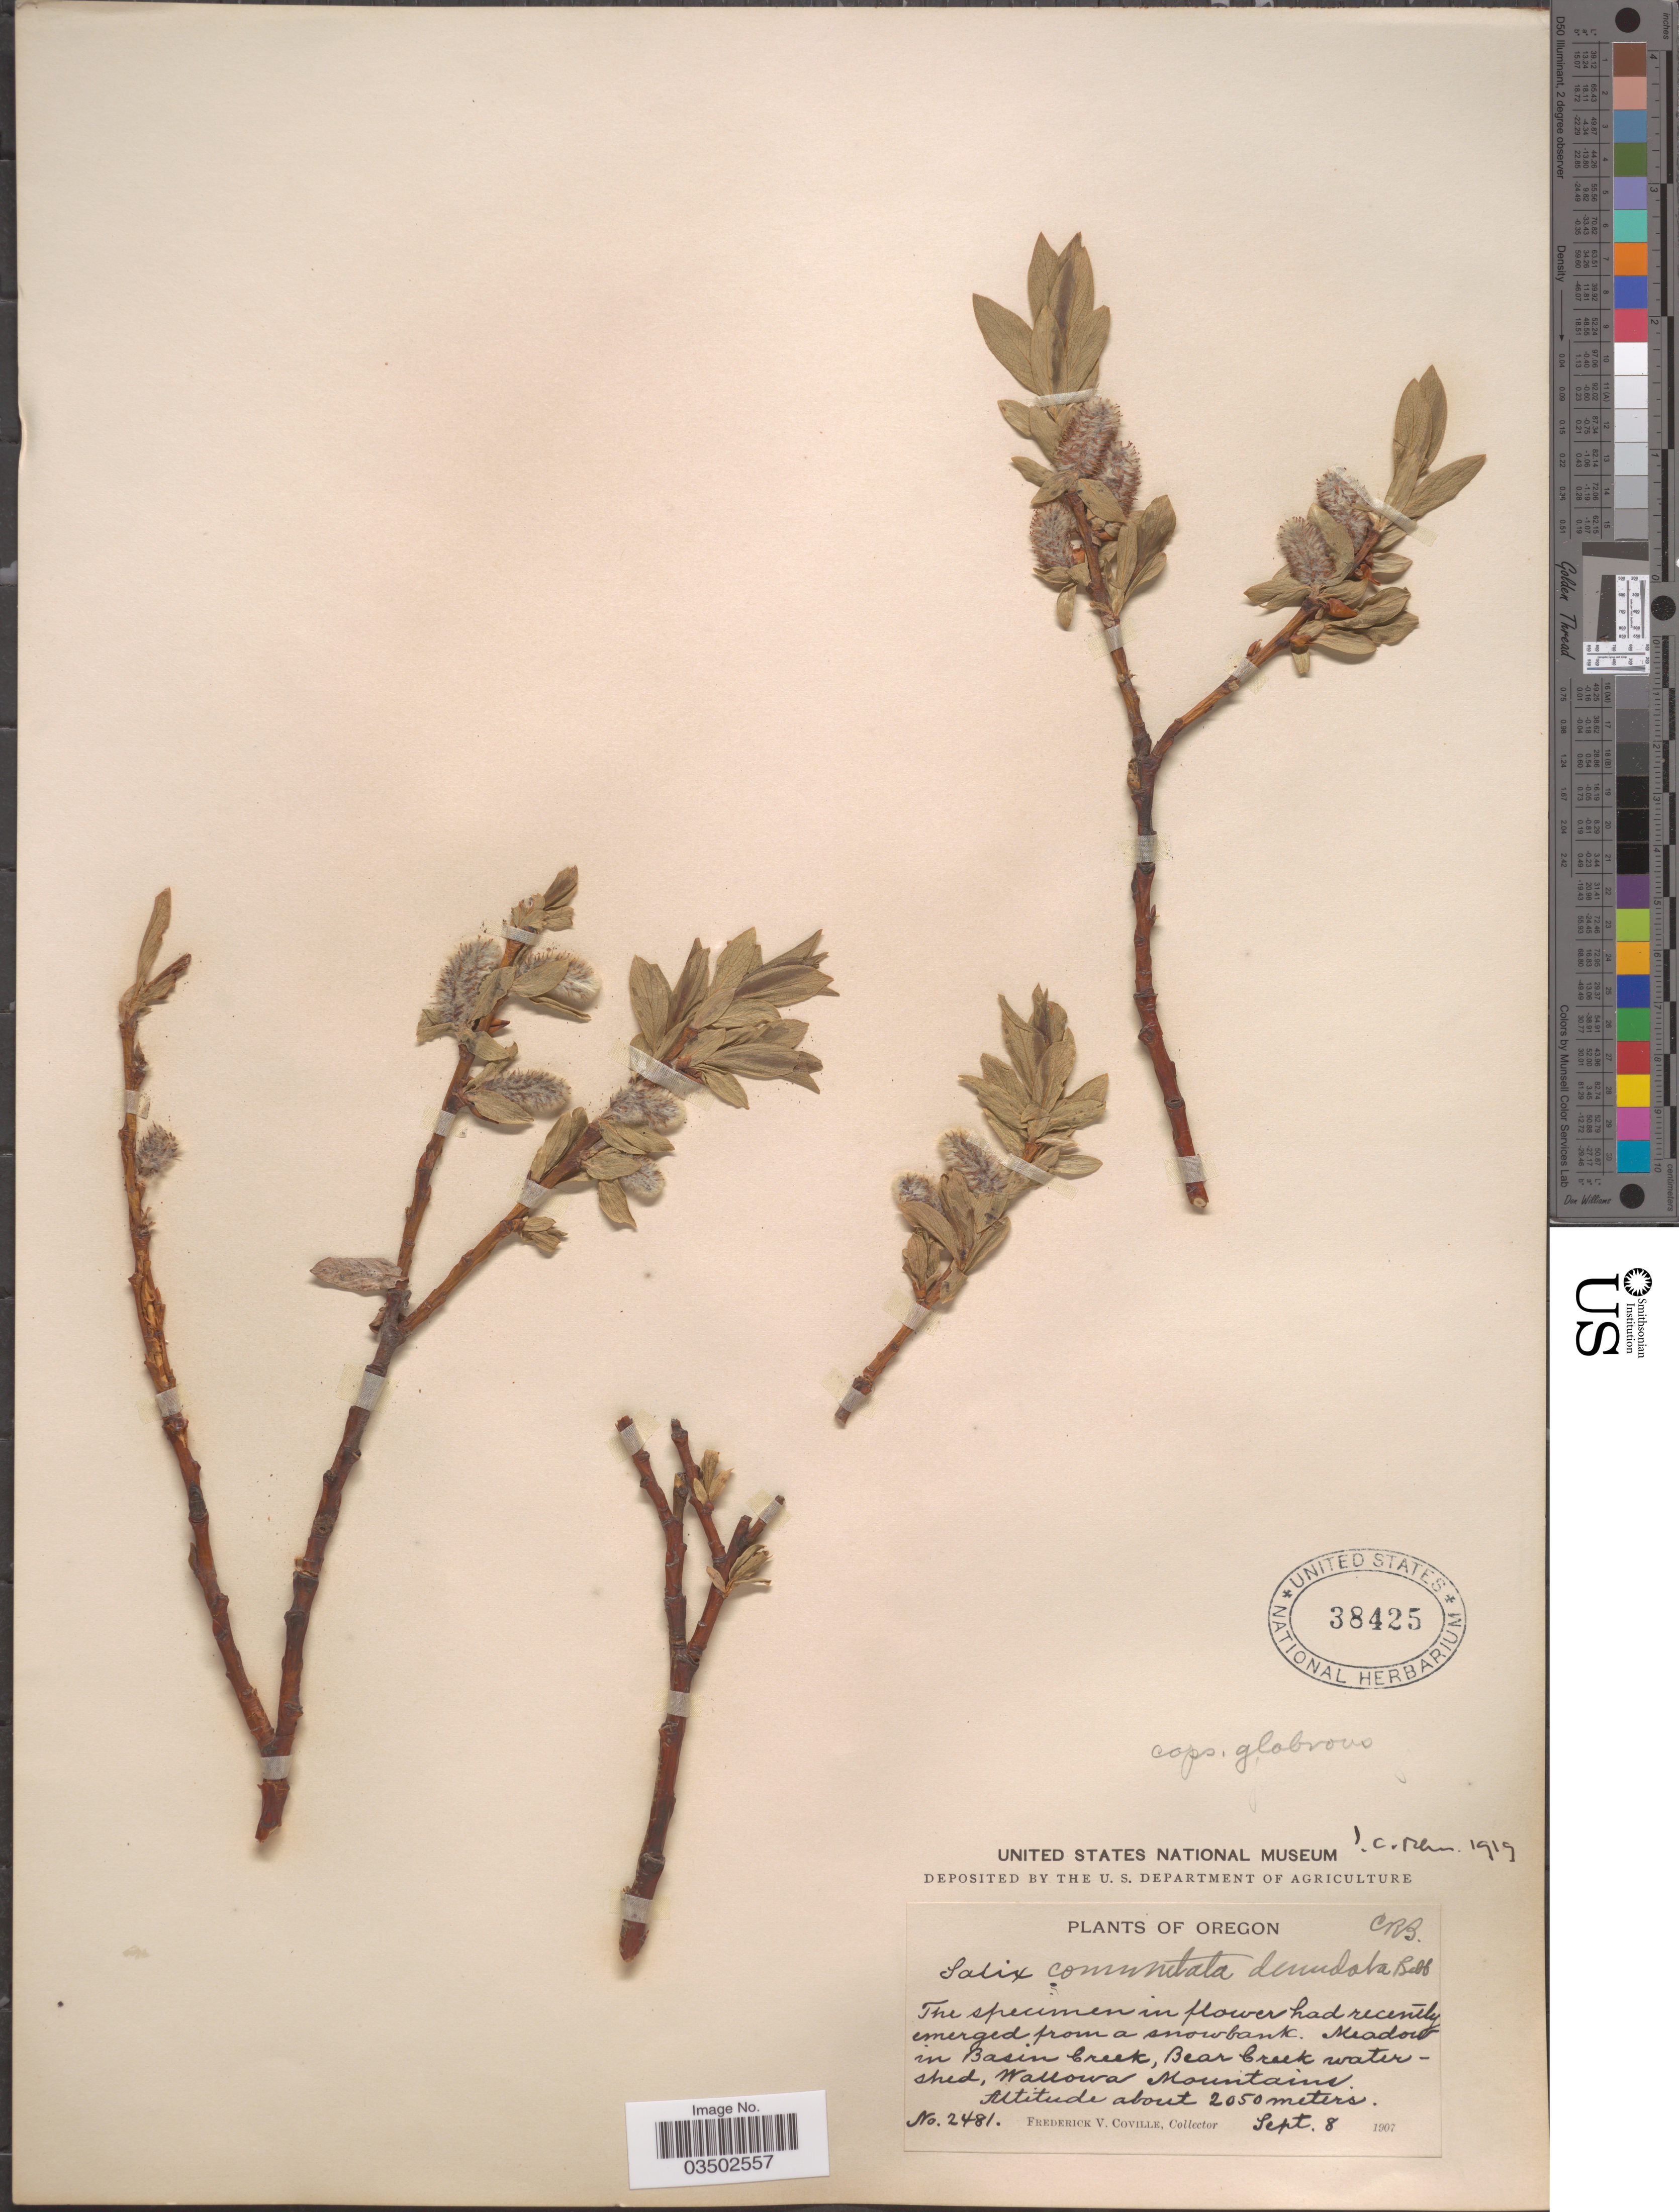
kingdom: Plantae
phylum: Tracheophyta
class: Magnoliopsida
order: Malpighiales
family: Salicaceae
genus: Salix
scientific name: Salix pseudocordata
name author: (Andersson) Andersson ex Rydb.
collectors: F. V. Coville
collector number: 2481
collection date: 1907-09-08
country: United States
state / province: Oregon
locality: Meadow in Basin Creek, Bear Creek watershed, Wallowa Mountains.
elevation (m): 2050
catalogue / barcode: US 38425